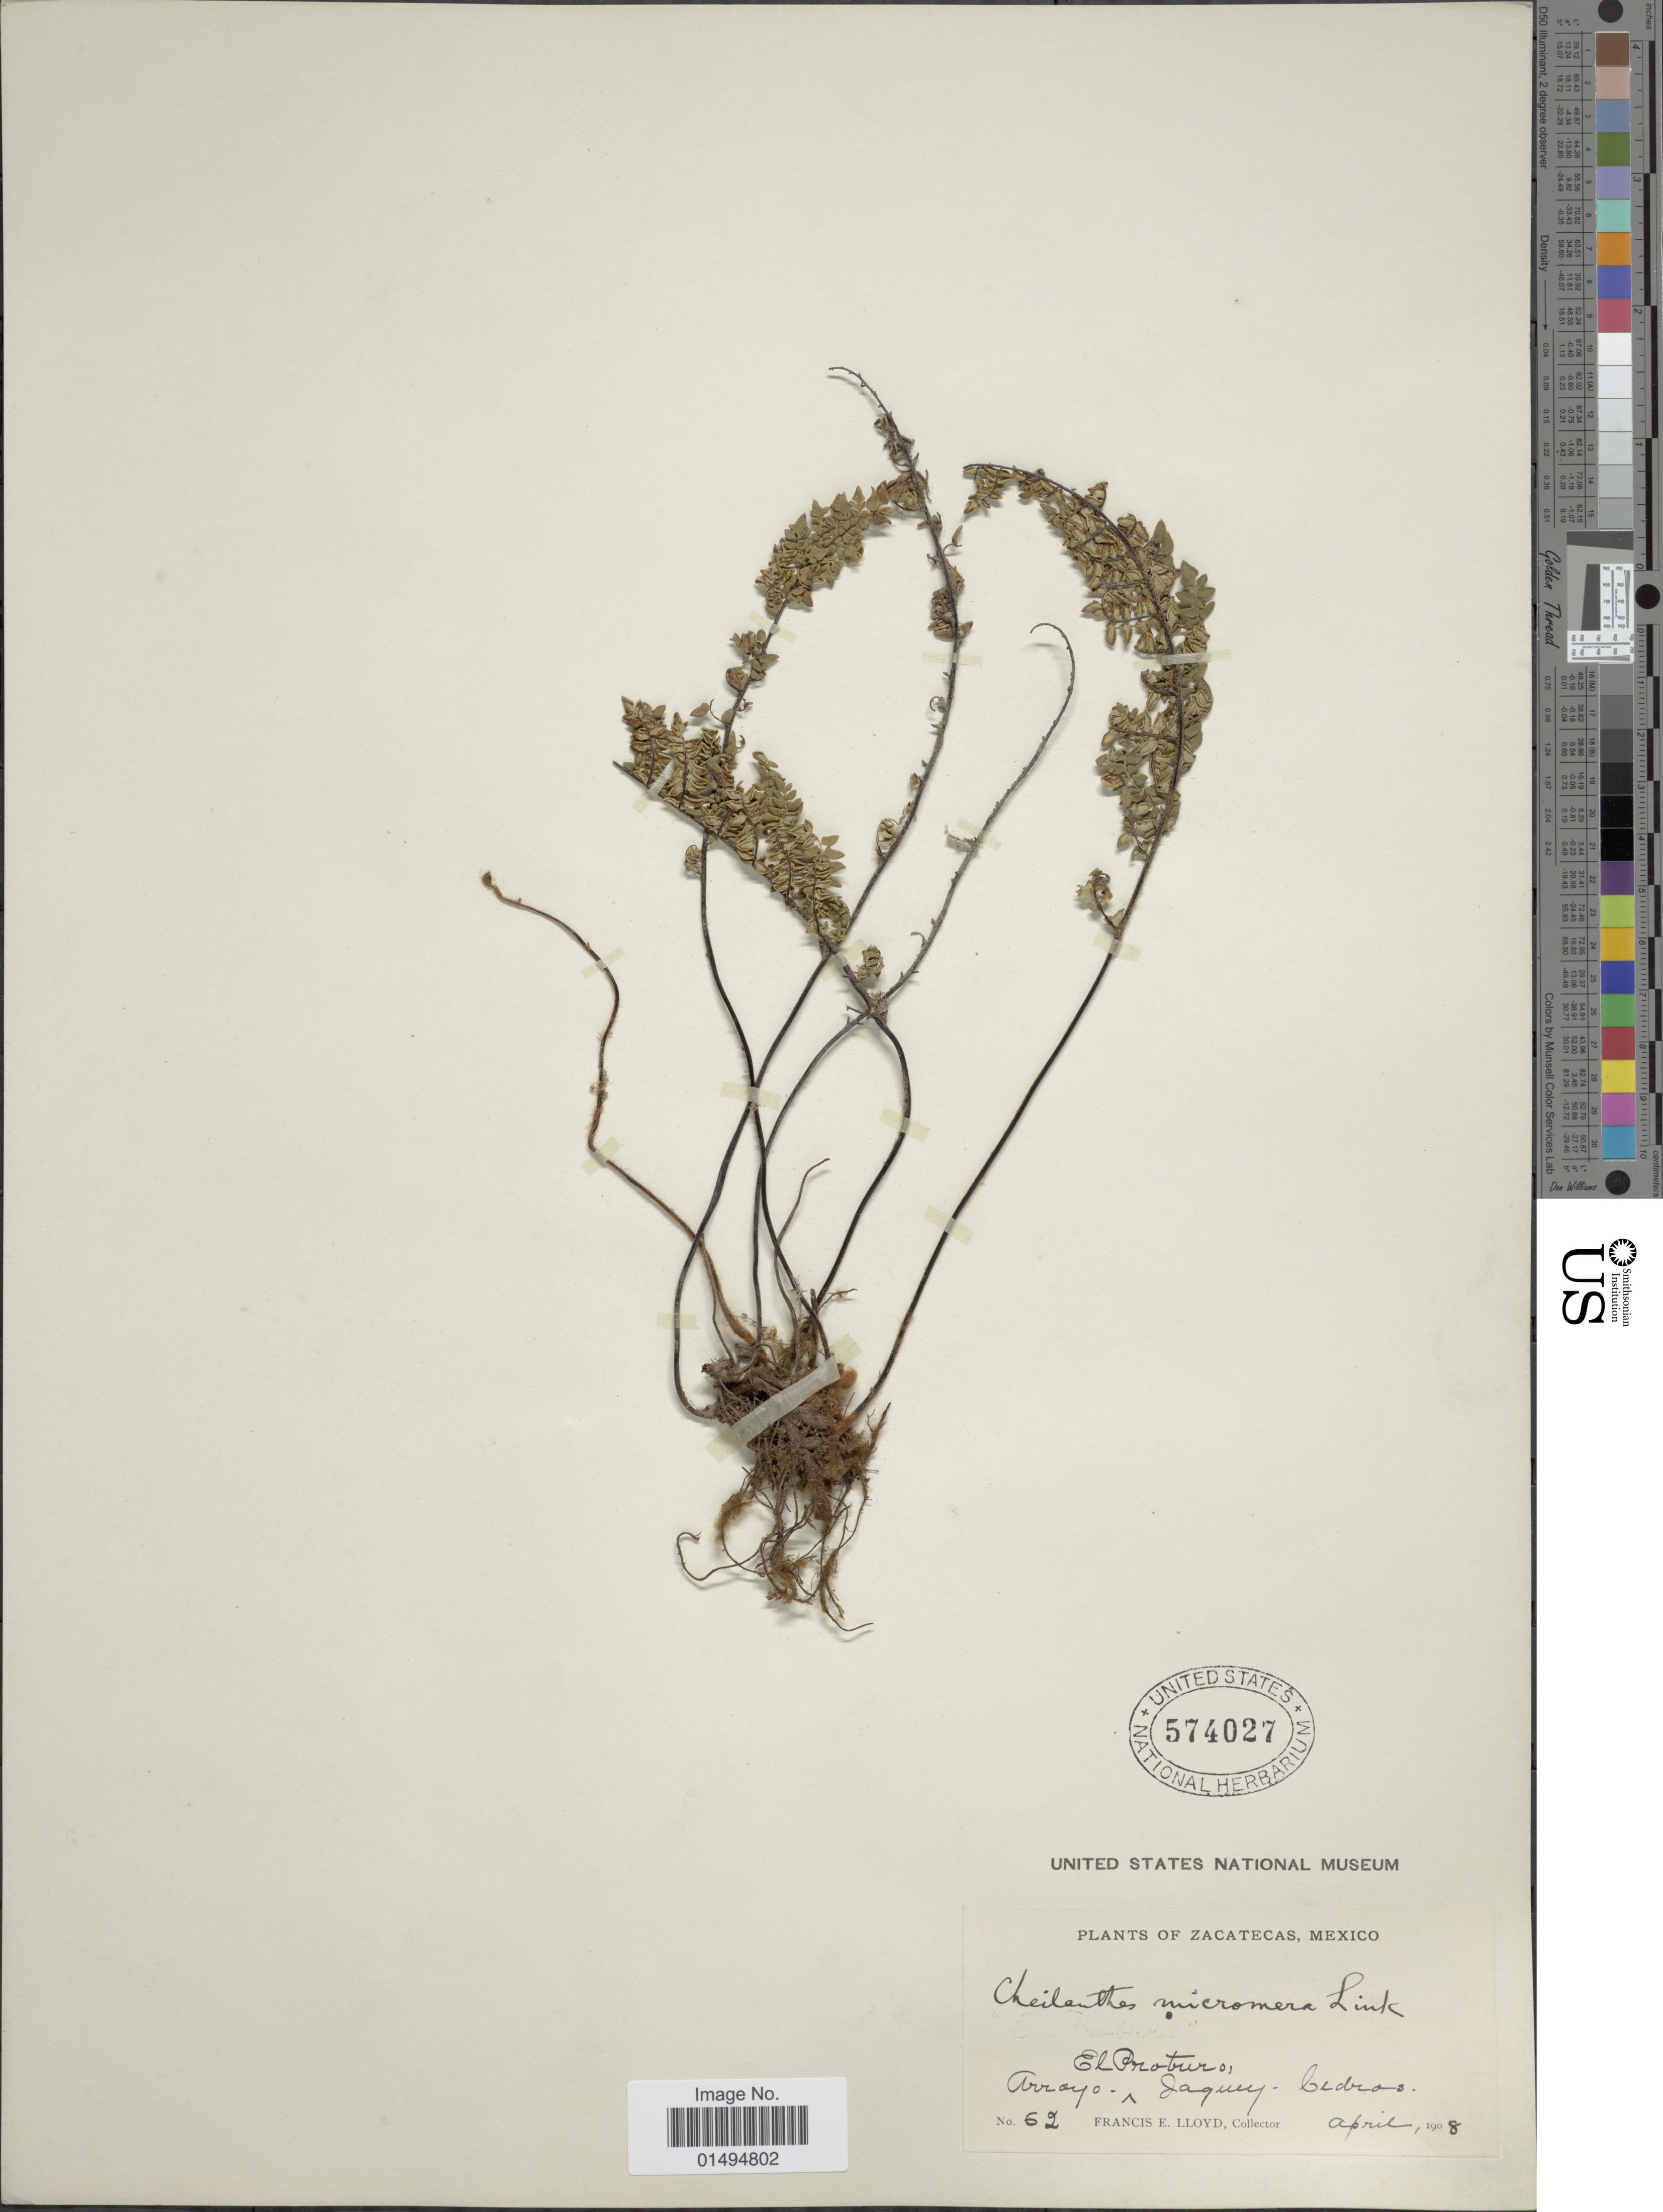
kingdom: Plantae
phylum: Tracheophyta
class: Polypodiopsida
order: Polypodiales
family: Pteridaceae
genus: Myriopteris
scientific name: Myriopteris notholaenoides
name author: (Desv.) Grusz & Windham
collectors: Lloyd, C. E.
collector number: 62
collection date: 1908-04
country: Mexico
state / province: Zacatecas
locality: El Protrero, Arroyo - Jaquey - Cedros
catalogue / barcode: US 574027